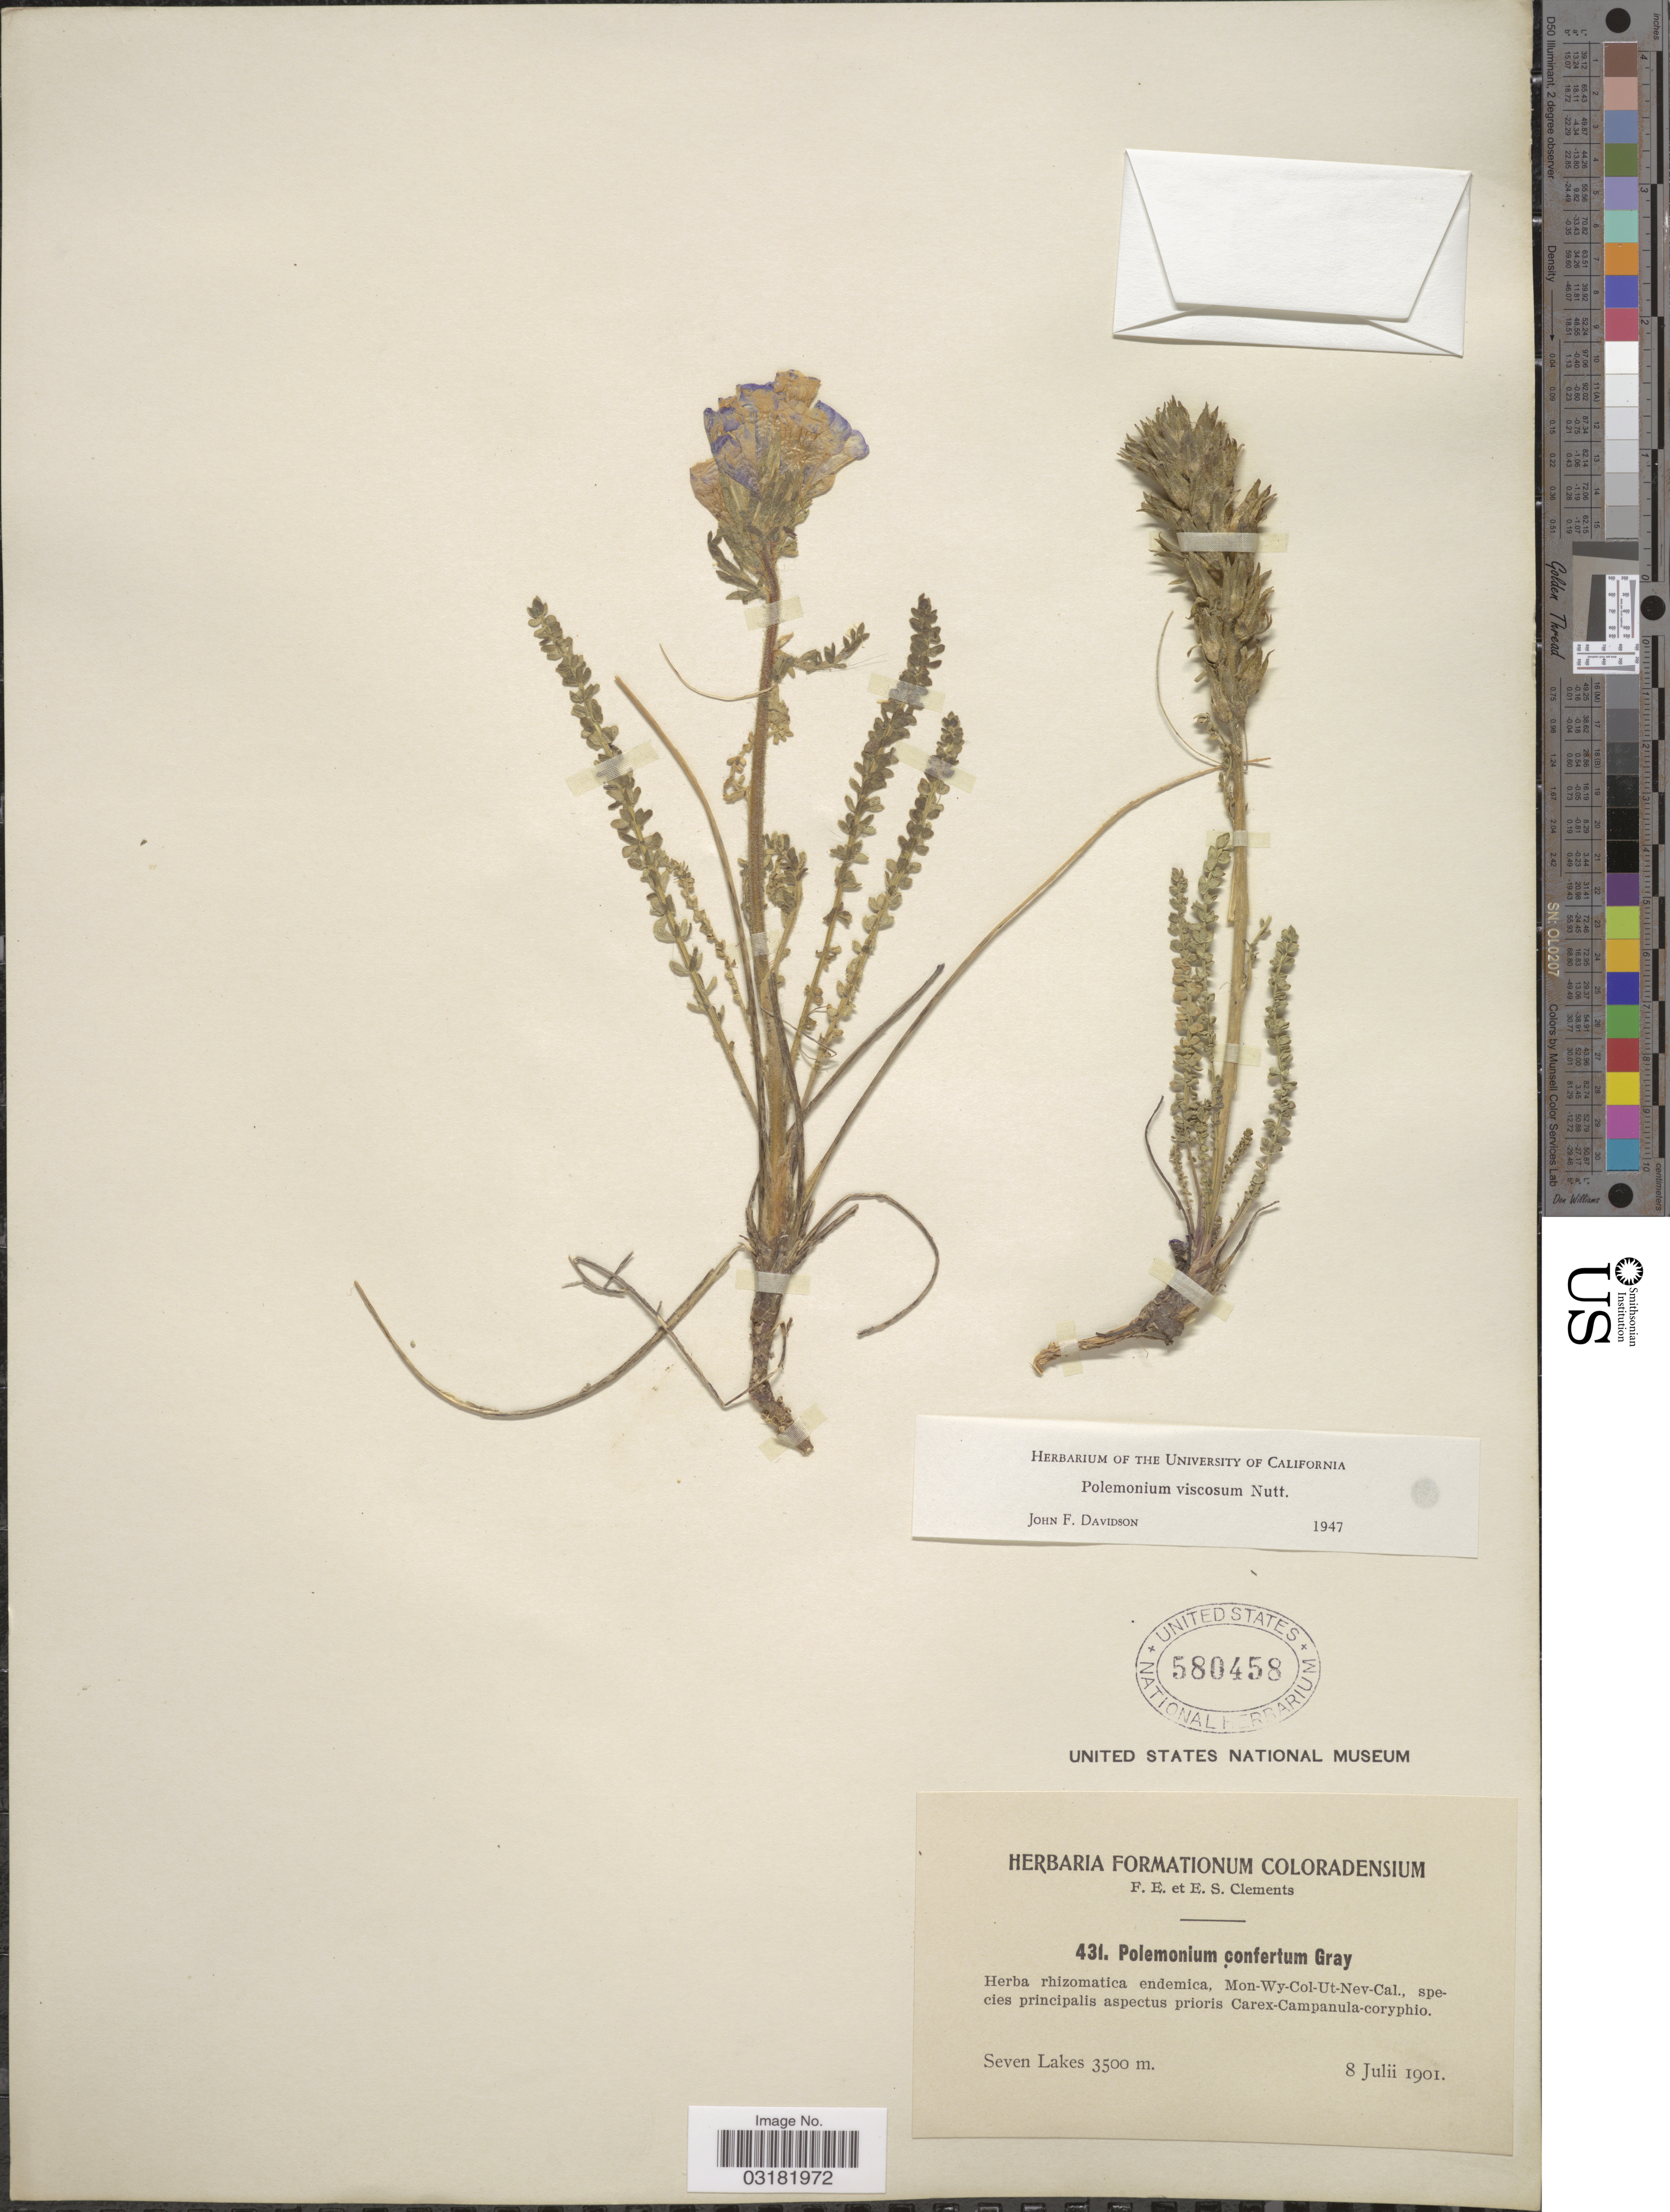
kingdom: Plantae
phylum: Tracheophyta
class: Magnoliopsida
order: Ericales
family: Polemoniaceae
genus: Polemonium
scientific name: Polemonium viscosum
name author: Nutt.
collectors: F. E. Clements & E. S. Clements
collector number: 431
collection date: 1901-07-08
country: United States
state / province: Colorado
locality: Seven Lakes.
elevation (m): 3500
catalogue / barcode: US 580458